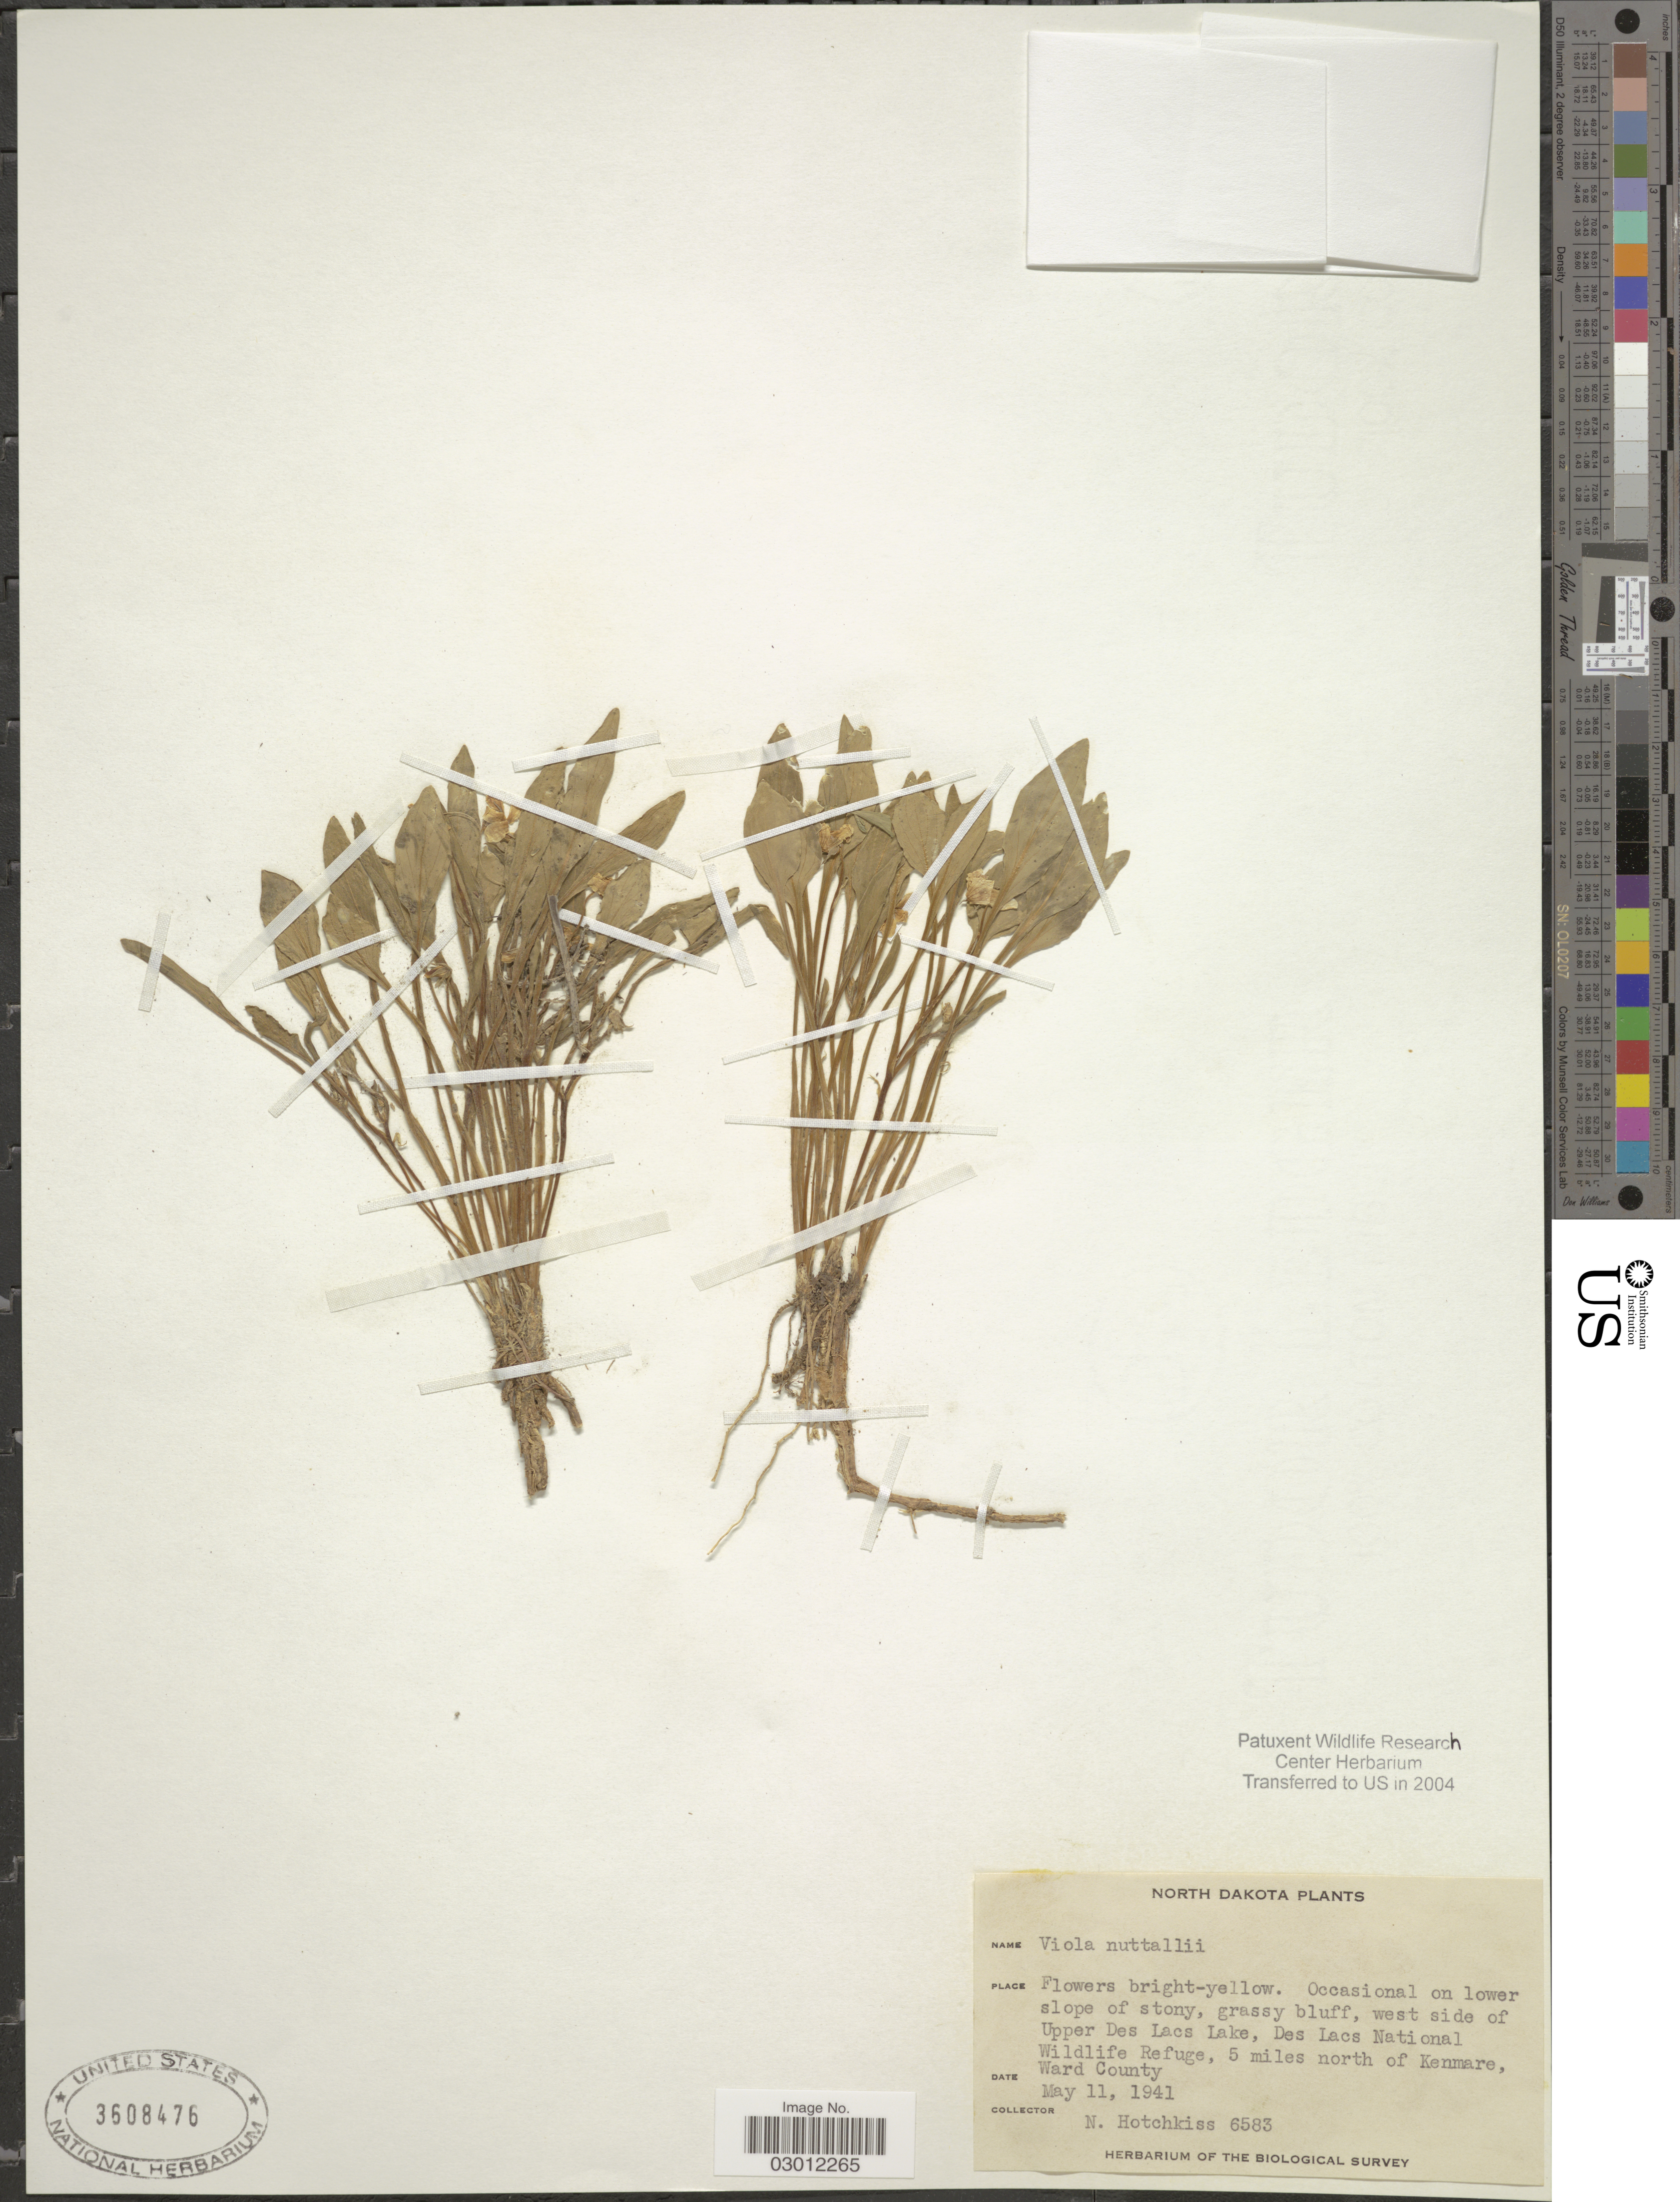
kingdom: Plantae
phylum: Tracheophyta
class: Magnoliopsida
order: Malpighiales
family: Violaceae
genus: Viola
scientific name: Viola nuttallii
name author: Pursh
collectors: N. Hotchkiss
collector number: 6583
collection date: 1941-05-11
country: United States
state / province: North Dakota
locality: West side of Upper Des Lacs Lake, Des Lacs National Wildlife Refuge, 5 miles north of Kenmare, Ward County.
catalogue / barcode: US 3608476